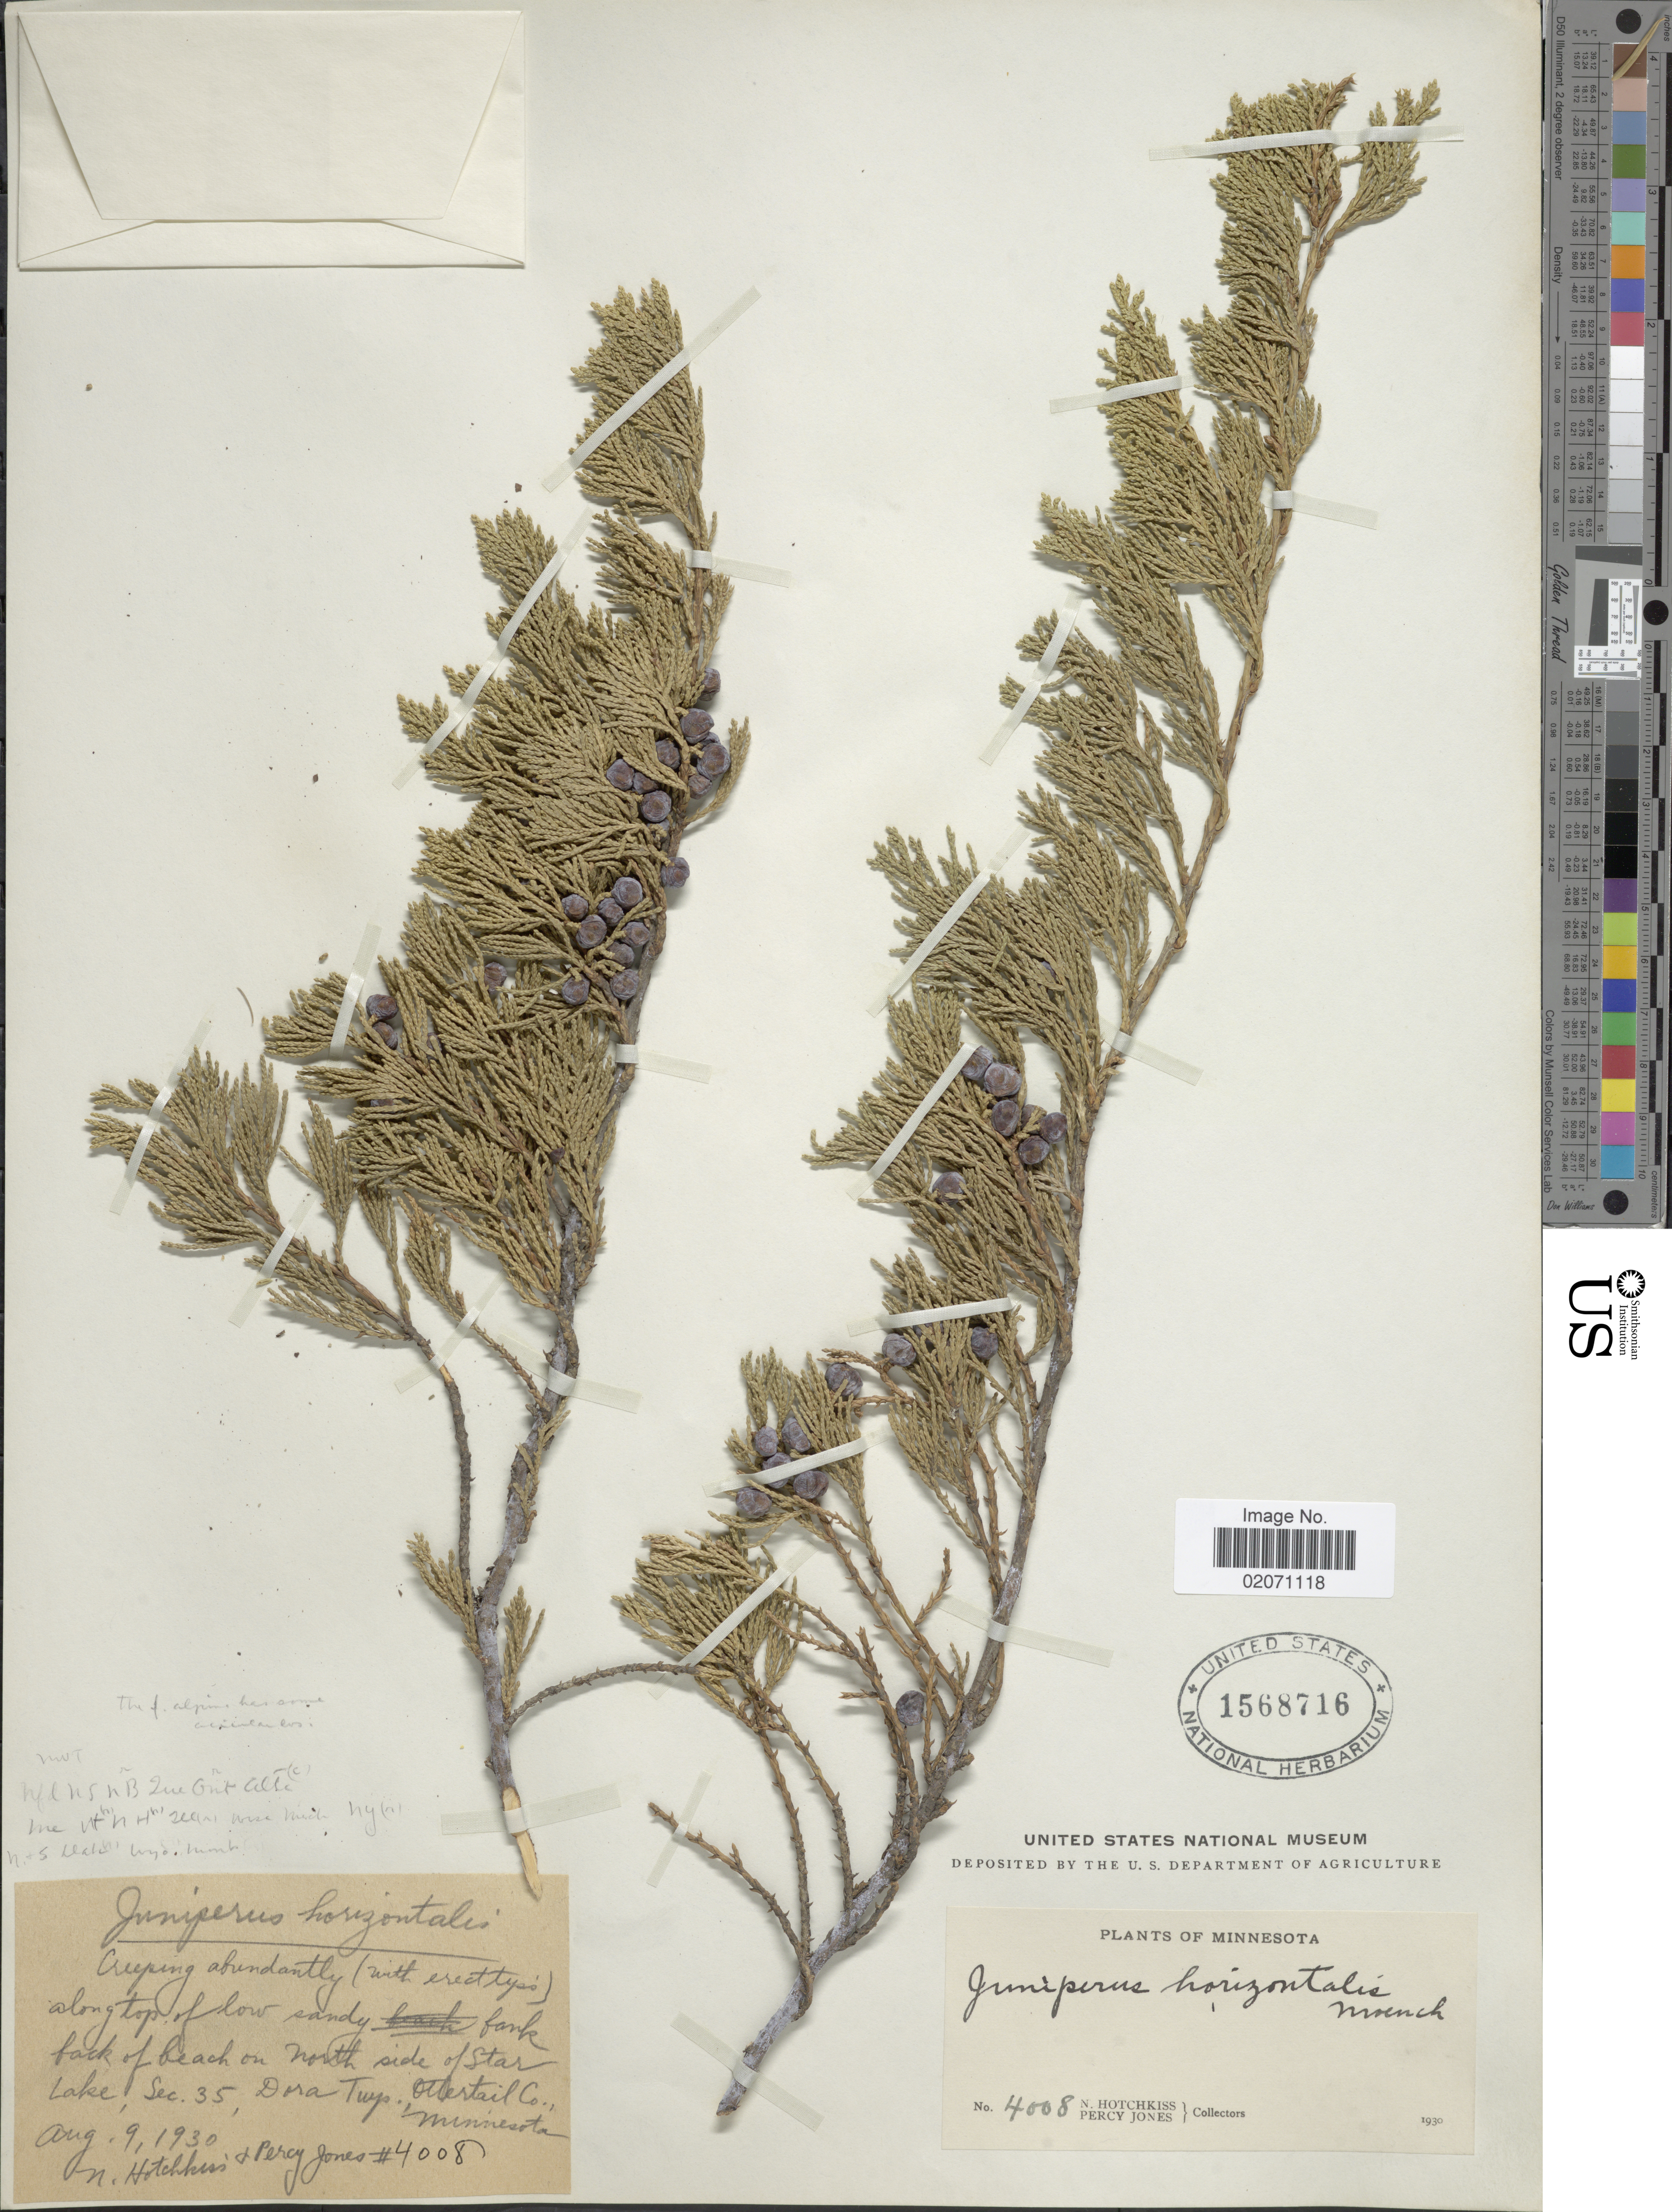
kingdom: Plantae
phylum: Tracheophyta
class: Pinopsida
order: Pinales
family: Cupressaceae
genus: Juniperus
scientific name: Juniperus horizontalis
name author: Moench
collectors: N. Hotchkiss & P. Jones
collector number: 4008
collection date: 1930-08-09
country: United States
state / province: Minnesota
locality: North side of Star Lake, Sec. 35, Dora Twp, Ottertail Co.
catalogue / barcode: US 1568716